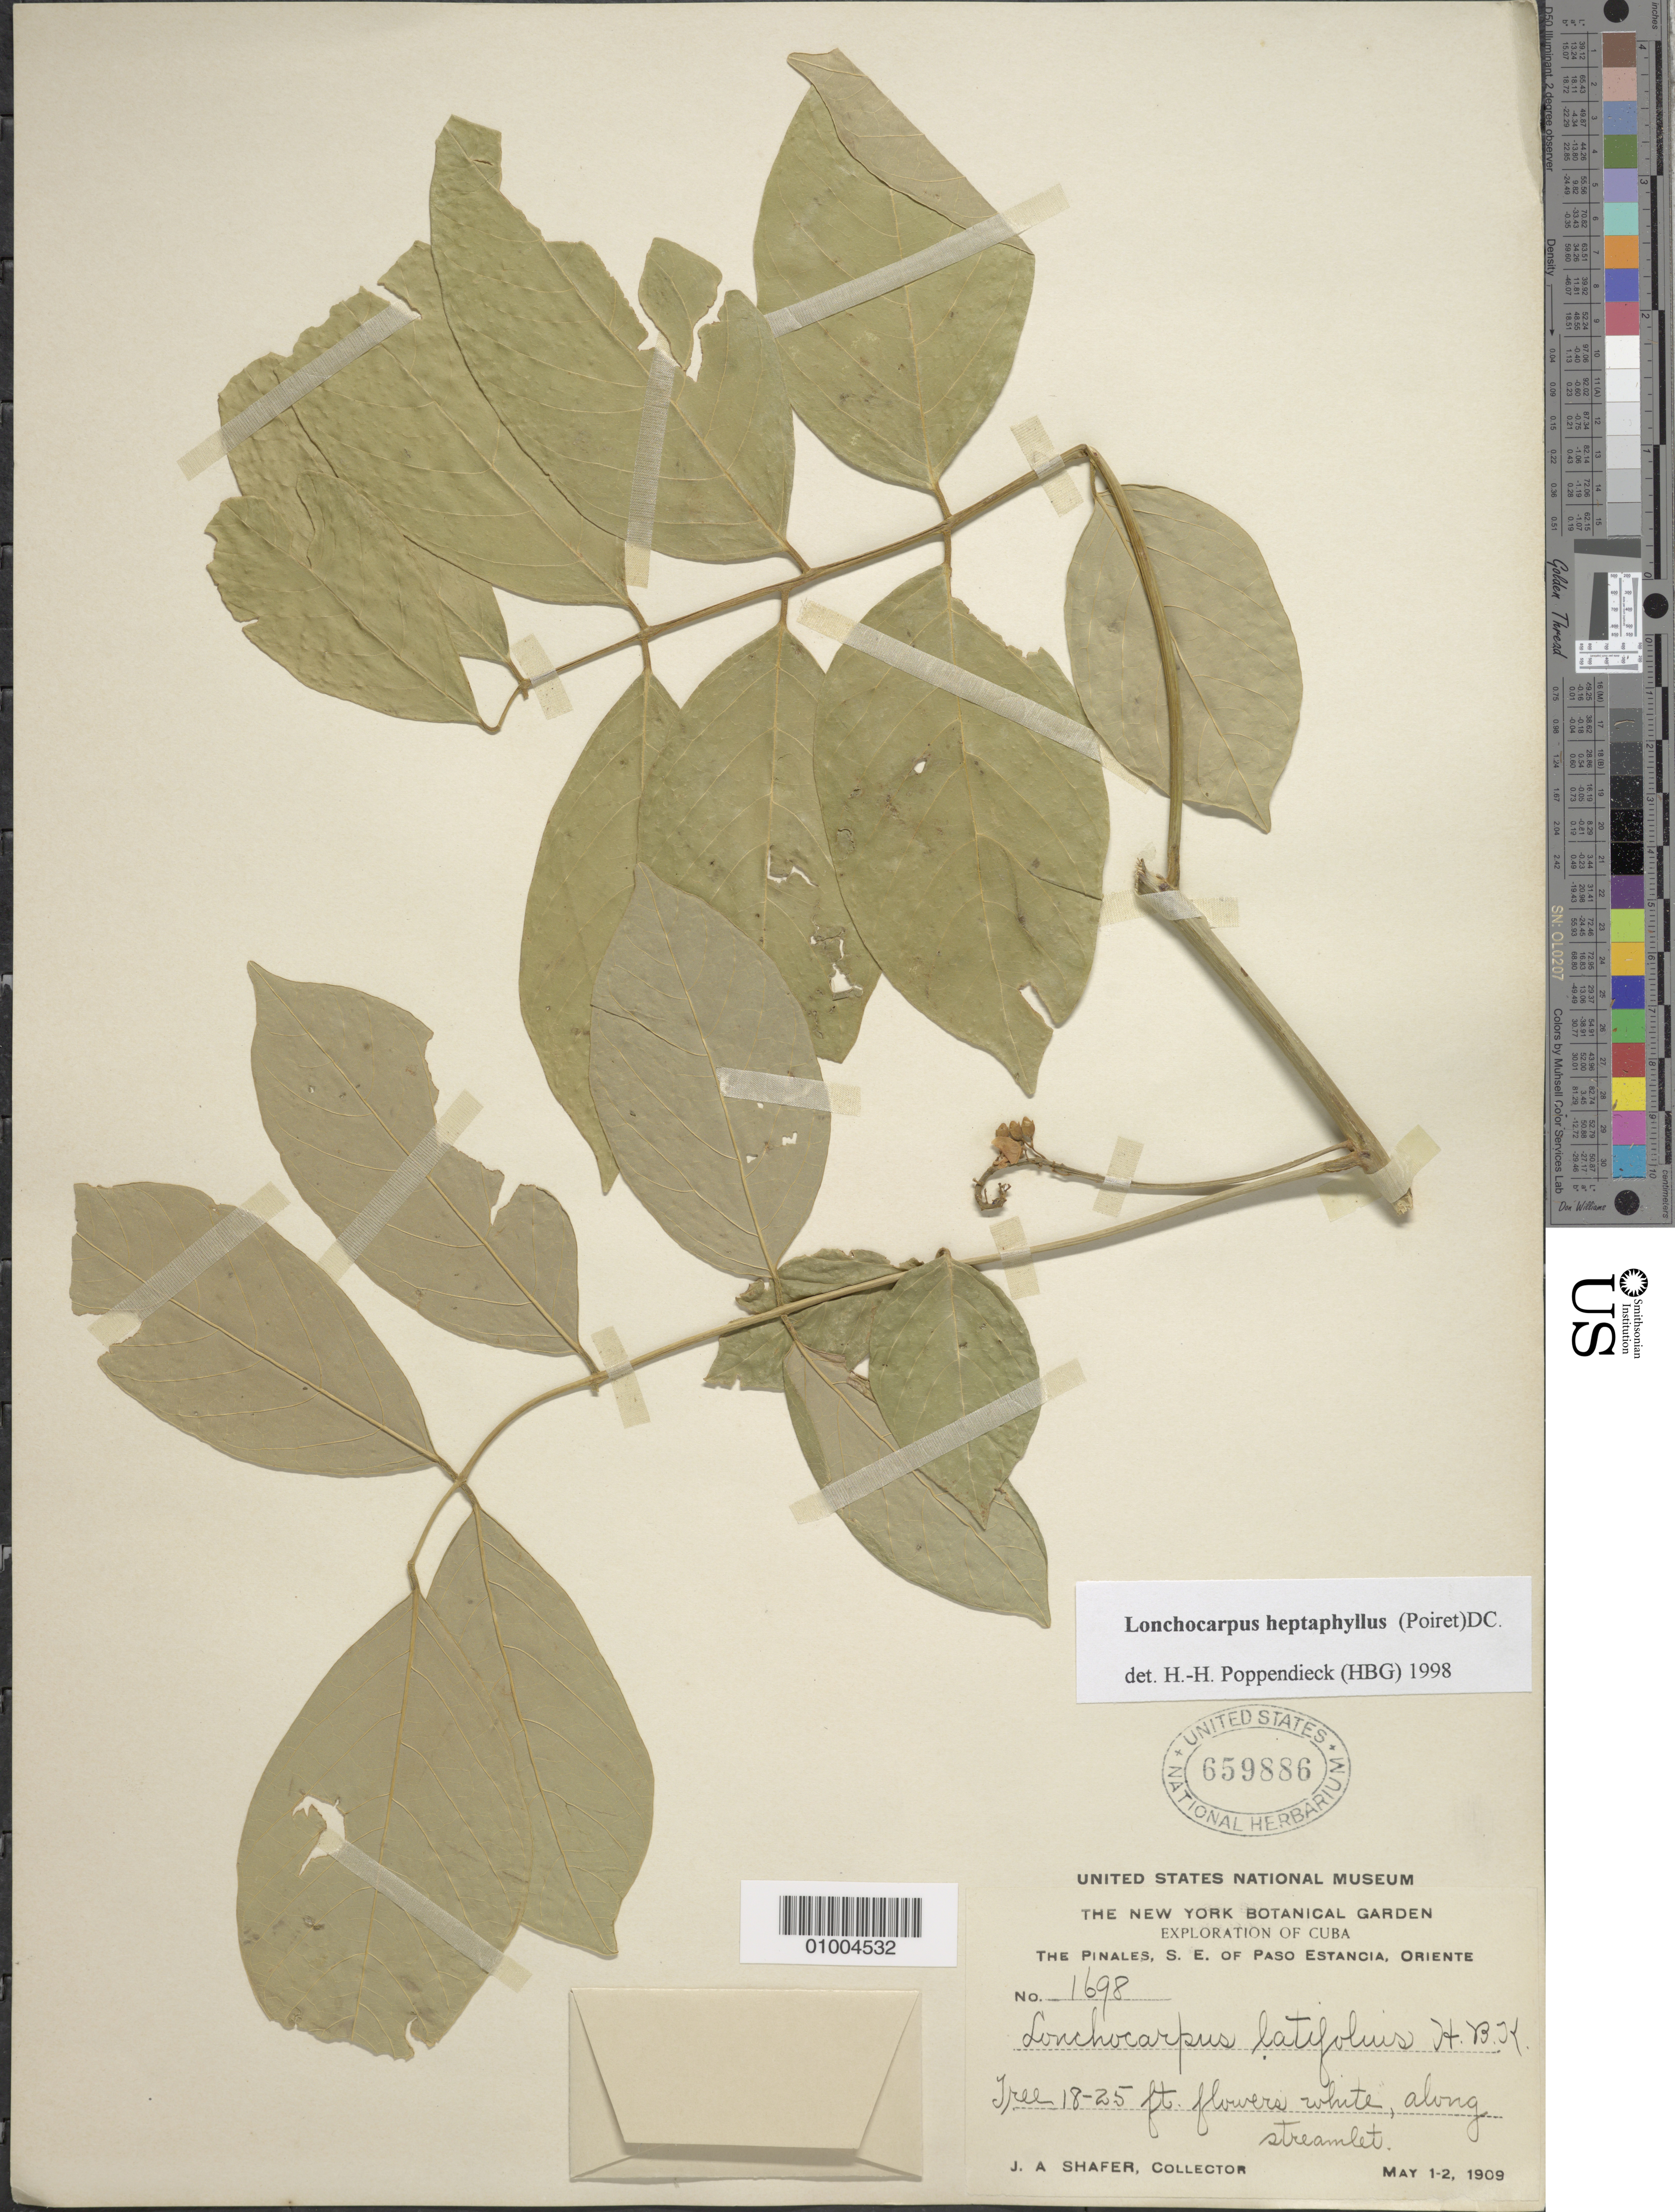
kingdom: Plantae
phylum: Tracheophyta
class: Magnoliopsida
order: Fabales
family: Fabaceae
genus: Lonchocarpus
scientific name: Lonchocarpus heptaphyllus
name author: (Poir.) DC.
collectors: J. A. Shafer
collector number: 1698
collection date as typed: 01 May 1909 to 02 May 1909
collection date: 1909-05-01/1909-05-02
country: Cuba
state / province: Granma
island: Cuba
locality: The Pinales, S E of Paso Estancia, Oriente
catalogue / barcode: US 659886